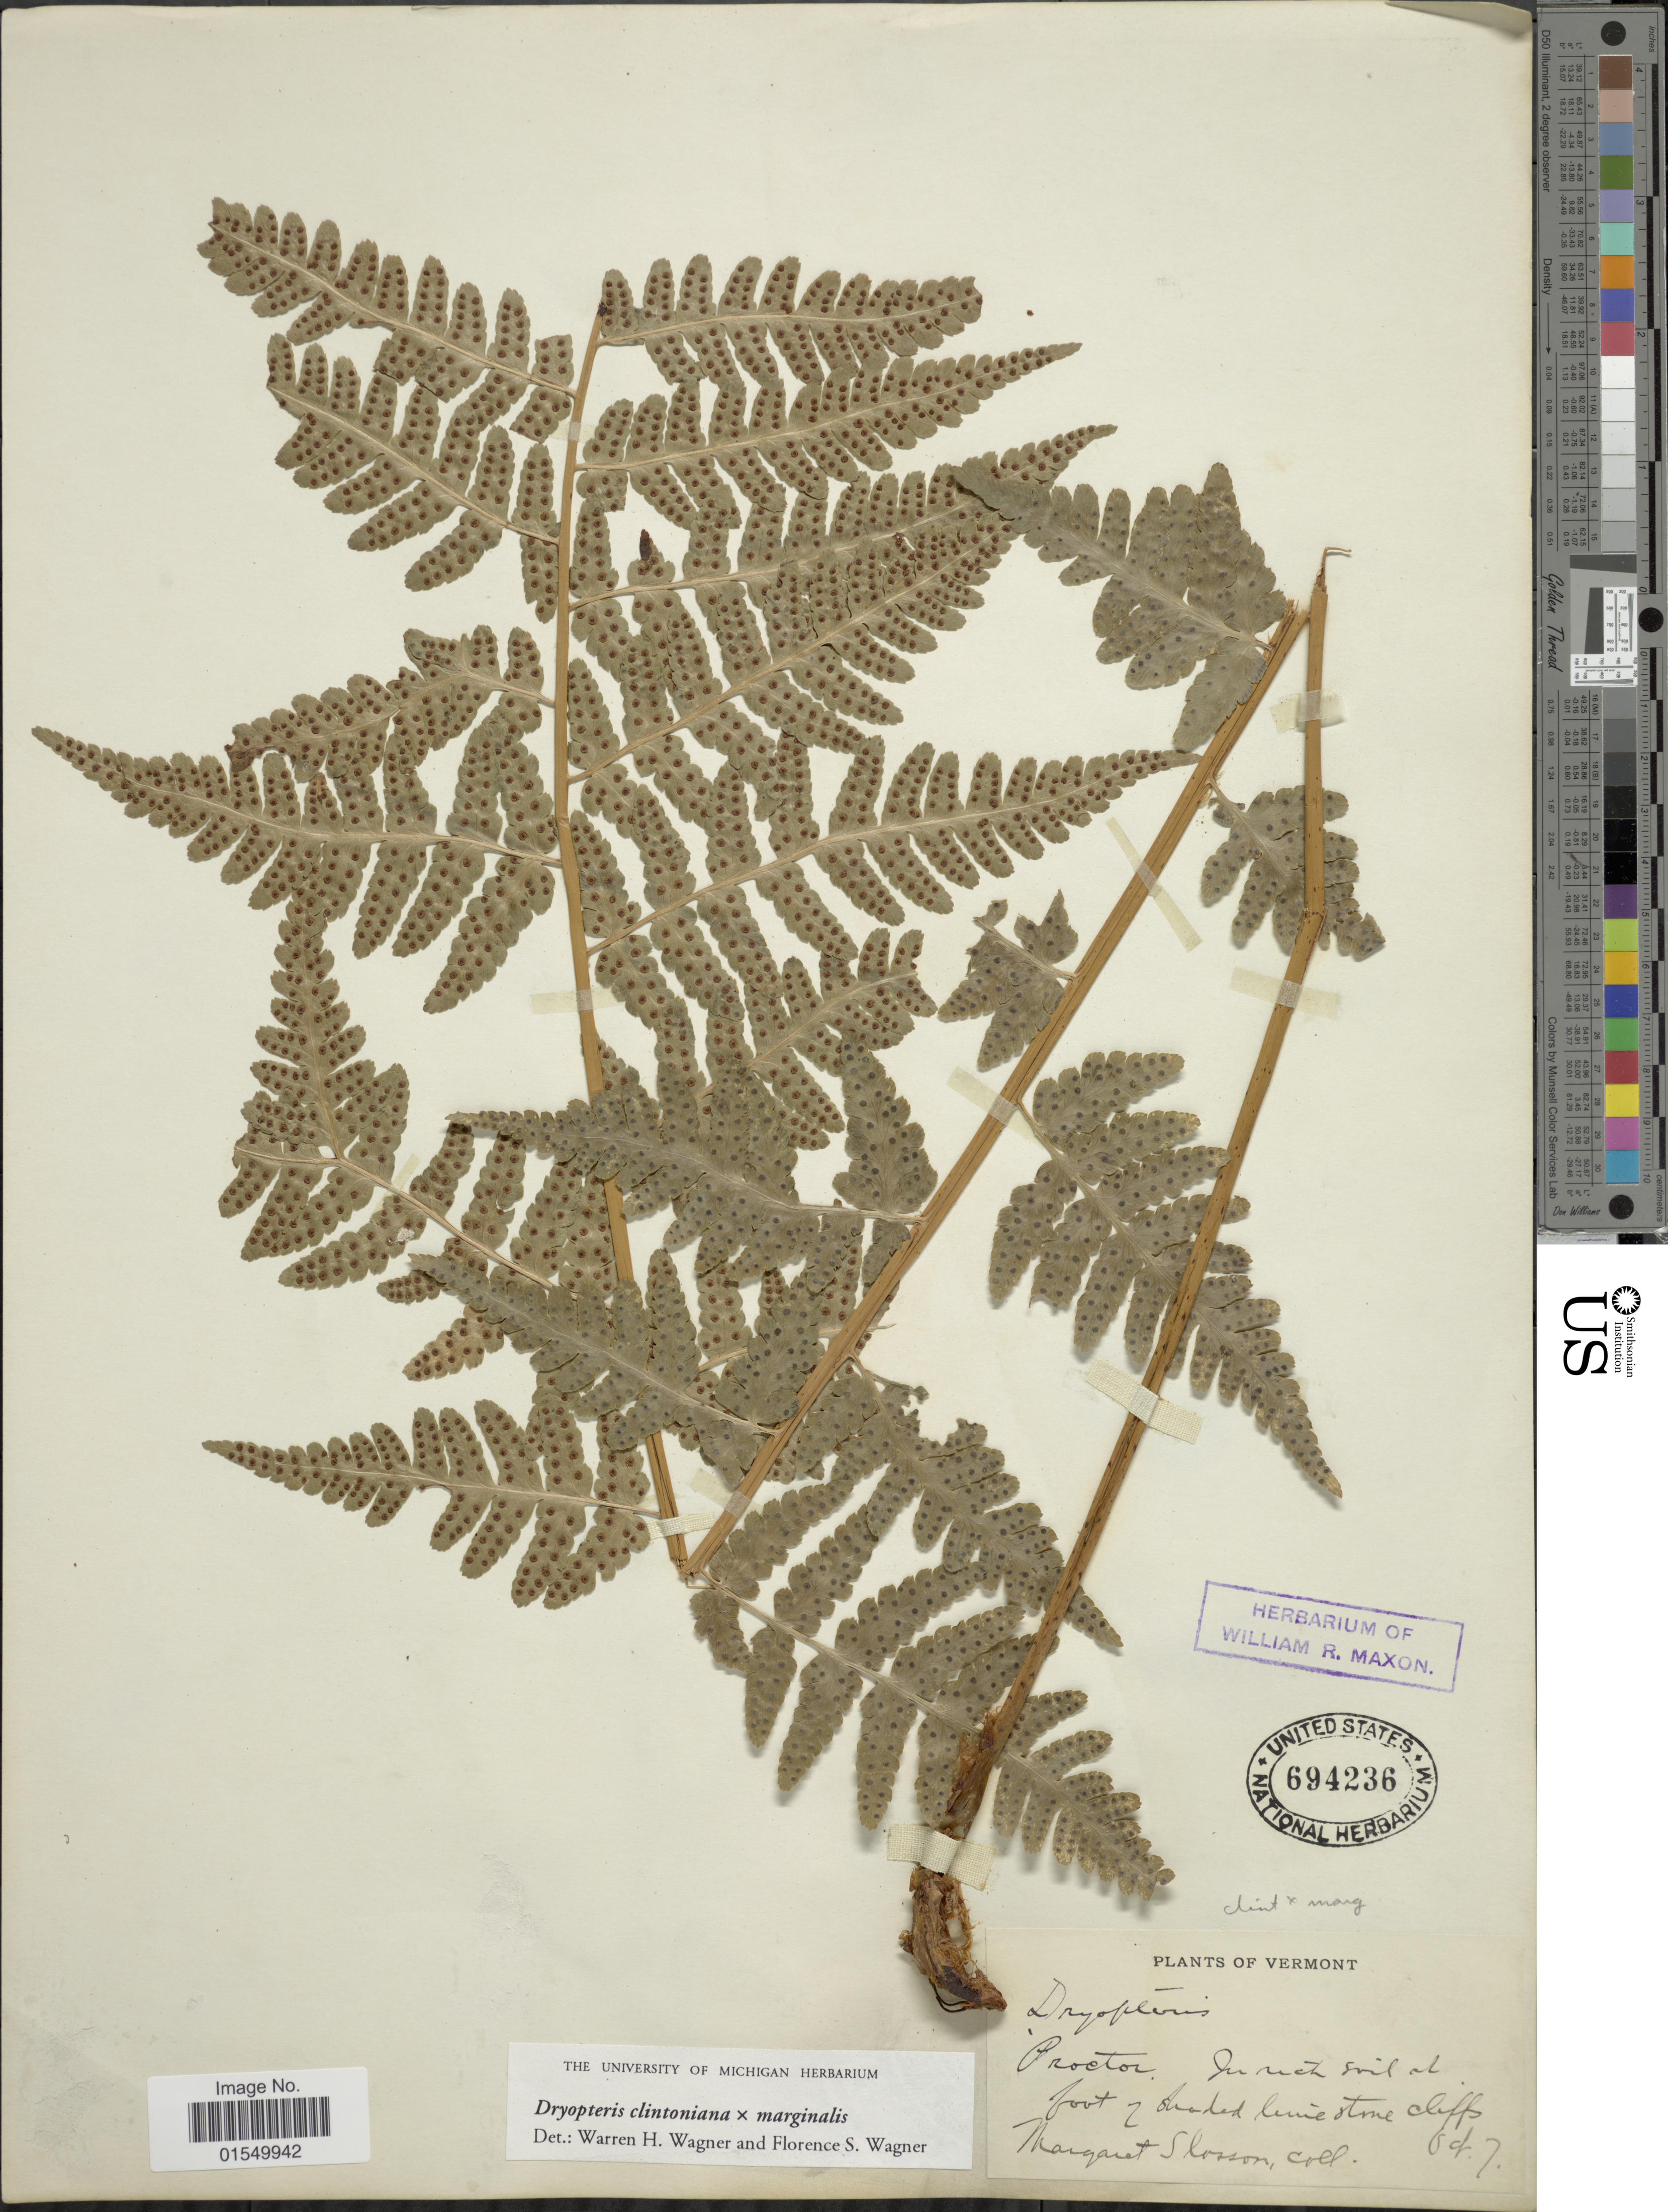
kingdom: Plantae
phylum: Tracheophyta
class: Polypodiopsida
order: Polypodiales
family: Dryopteridaceae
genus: Dryopteris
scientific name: Dryopteris x burgessii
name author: B. Boivin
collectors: M. Slosson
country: United States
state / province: Vermont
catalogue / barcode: US 694236